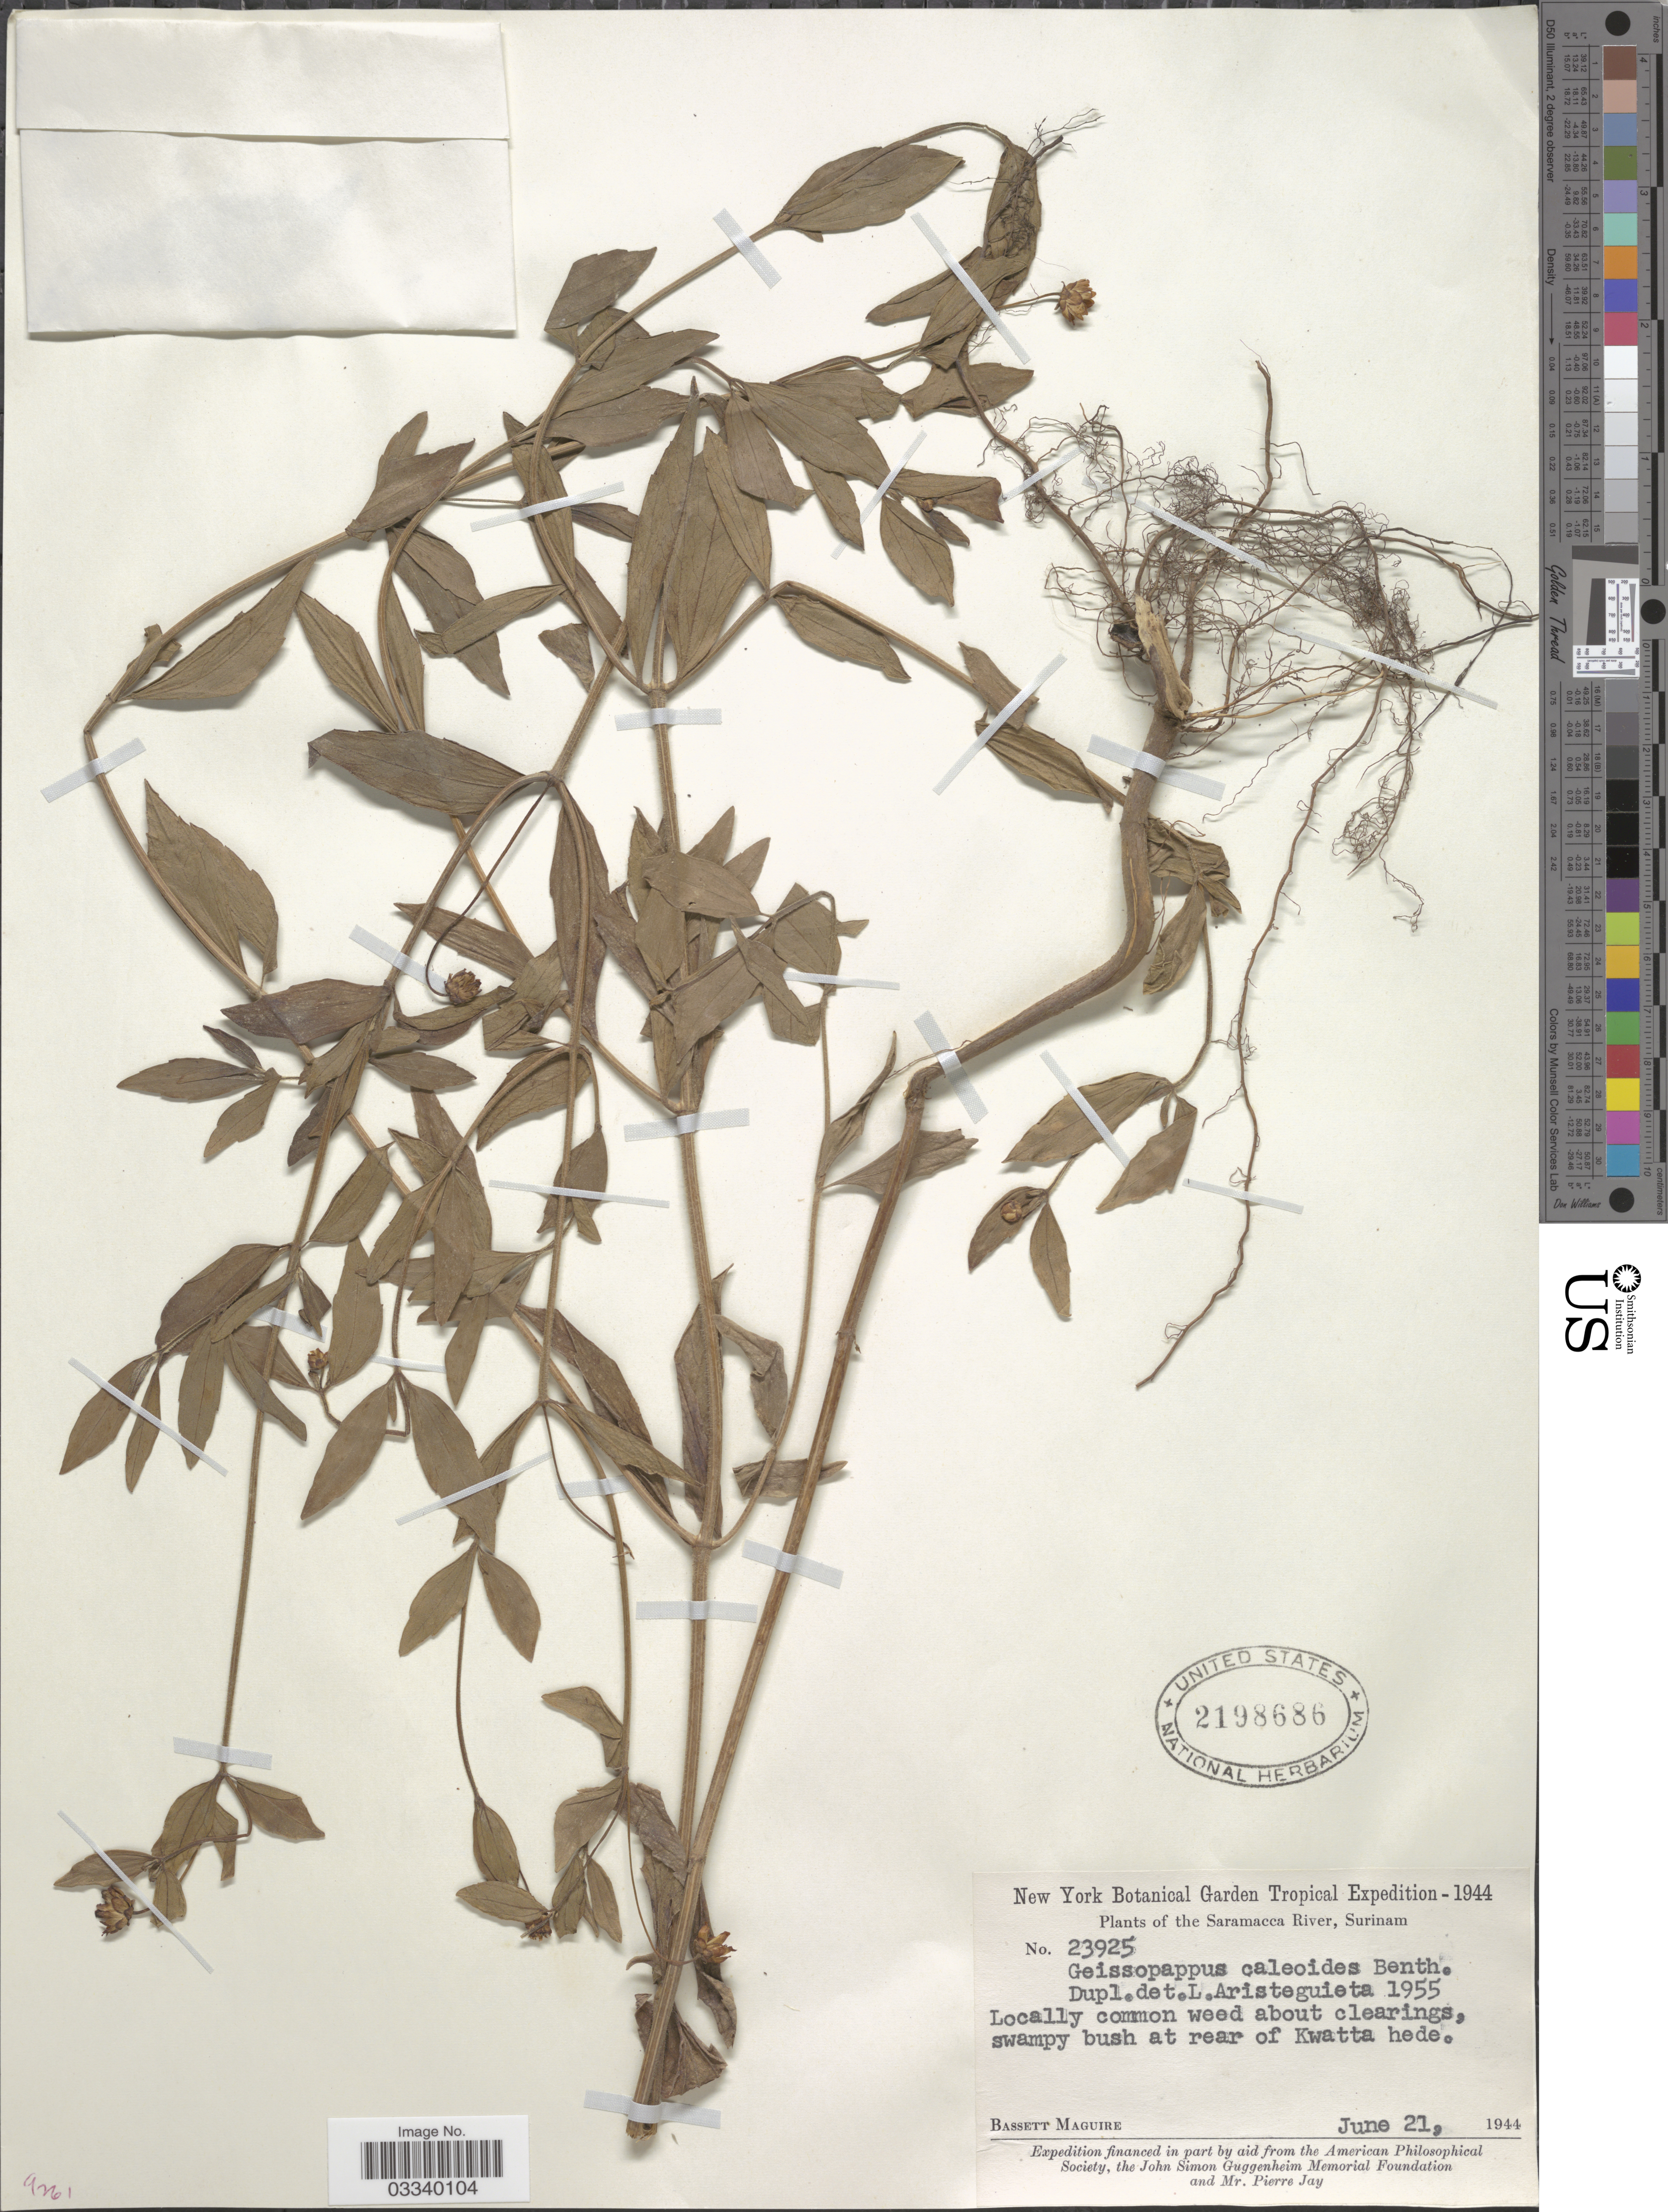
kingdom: Plantae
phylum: Tracheophyta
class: Magnoliopsida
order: Asterales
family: Asteraceae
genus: Calea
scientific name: Calea caleoides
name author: (DC.) H. Rob.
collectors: B. Maguire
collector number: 23925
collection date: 1944-06-21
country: Suriname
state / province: Saramacca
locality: Saramacca River. Locally common weed about clearings, swampy bush at rear of Kwatta hede.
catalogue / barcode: US 2198686